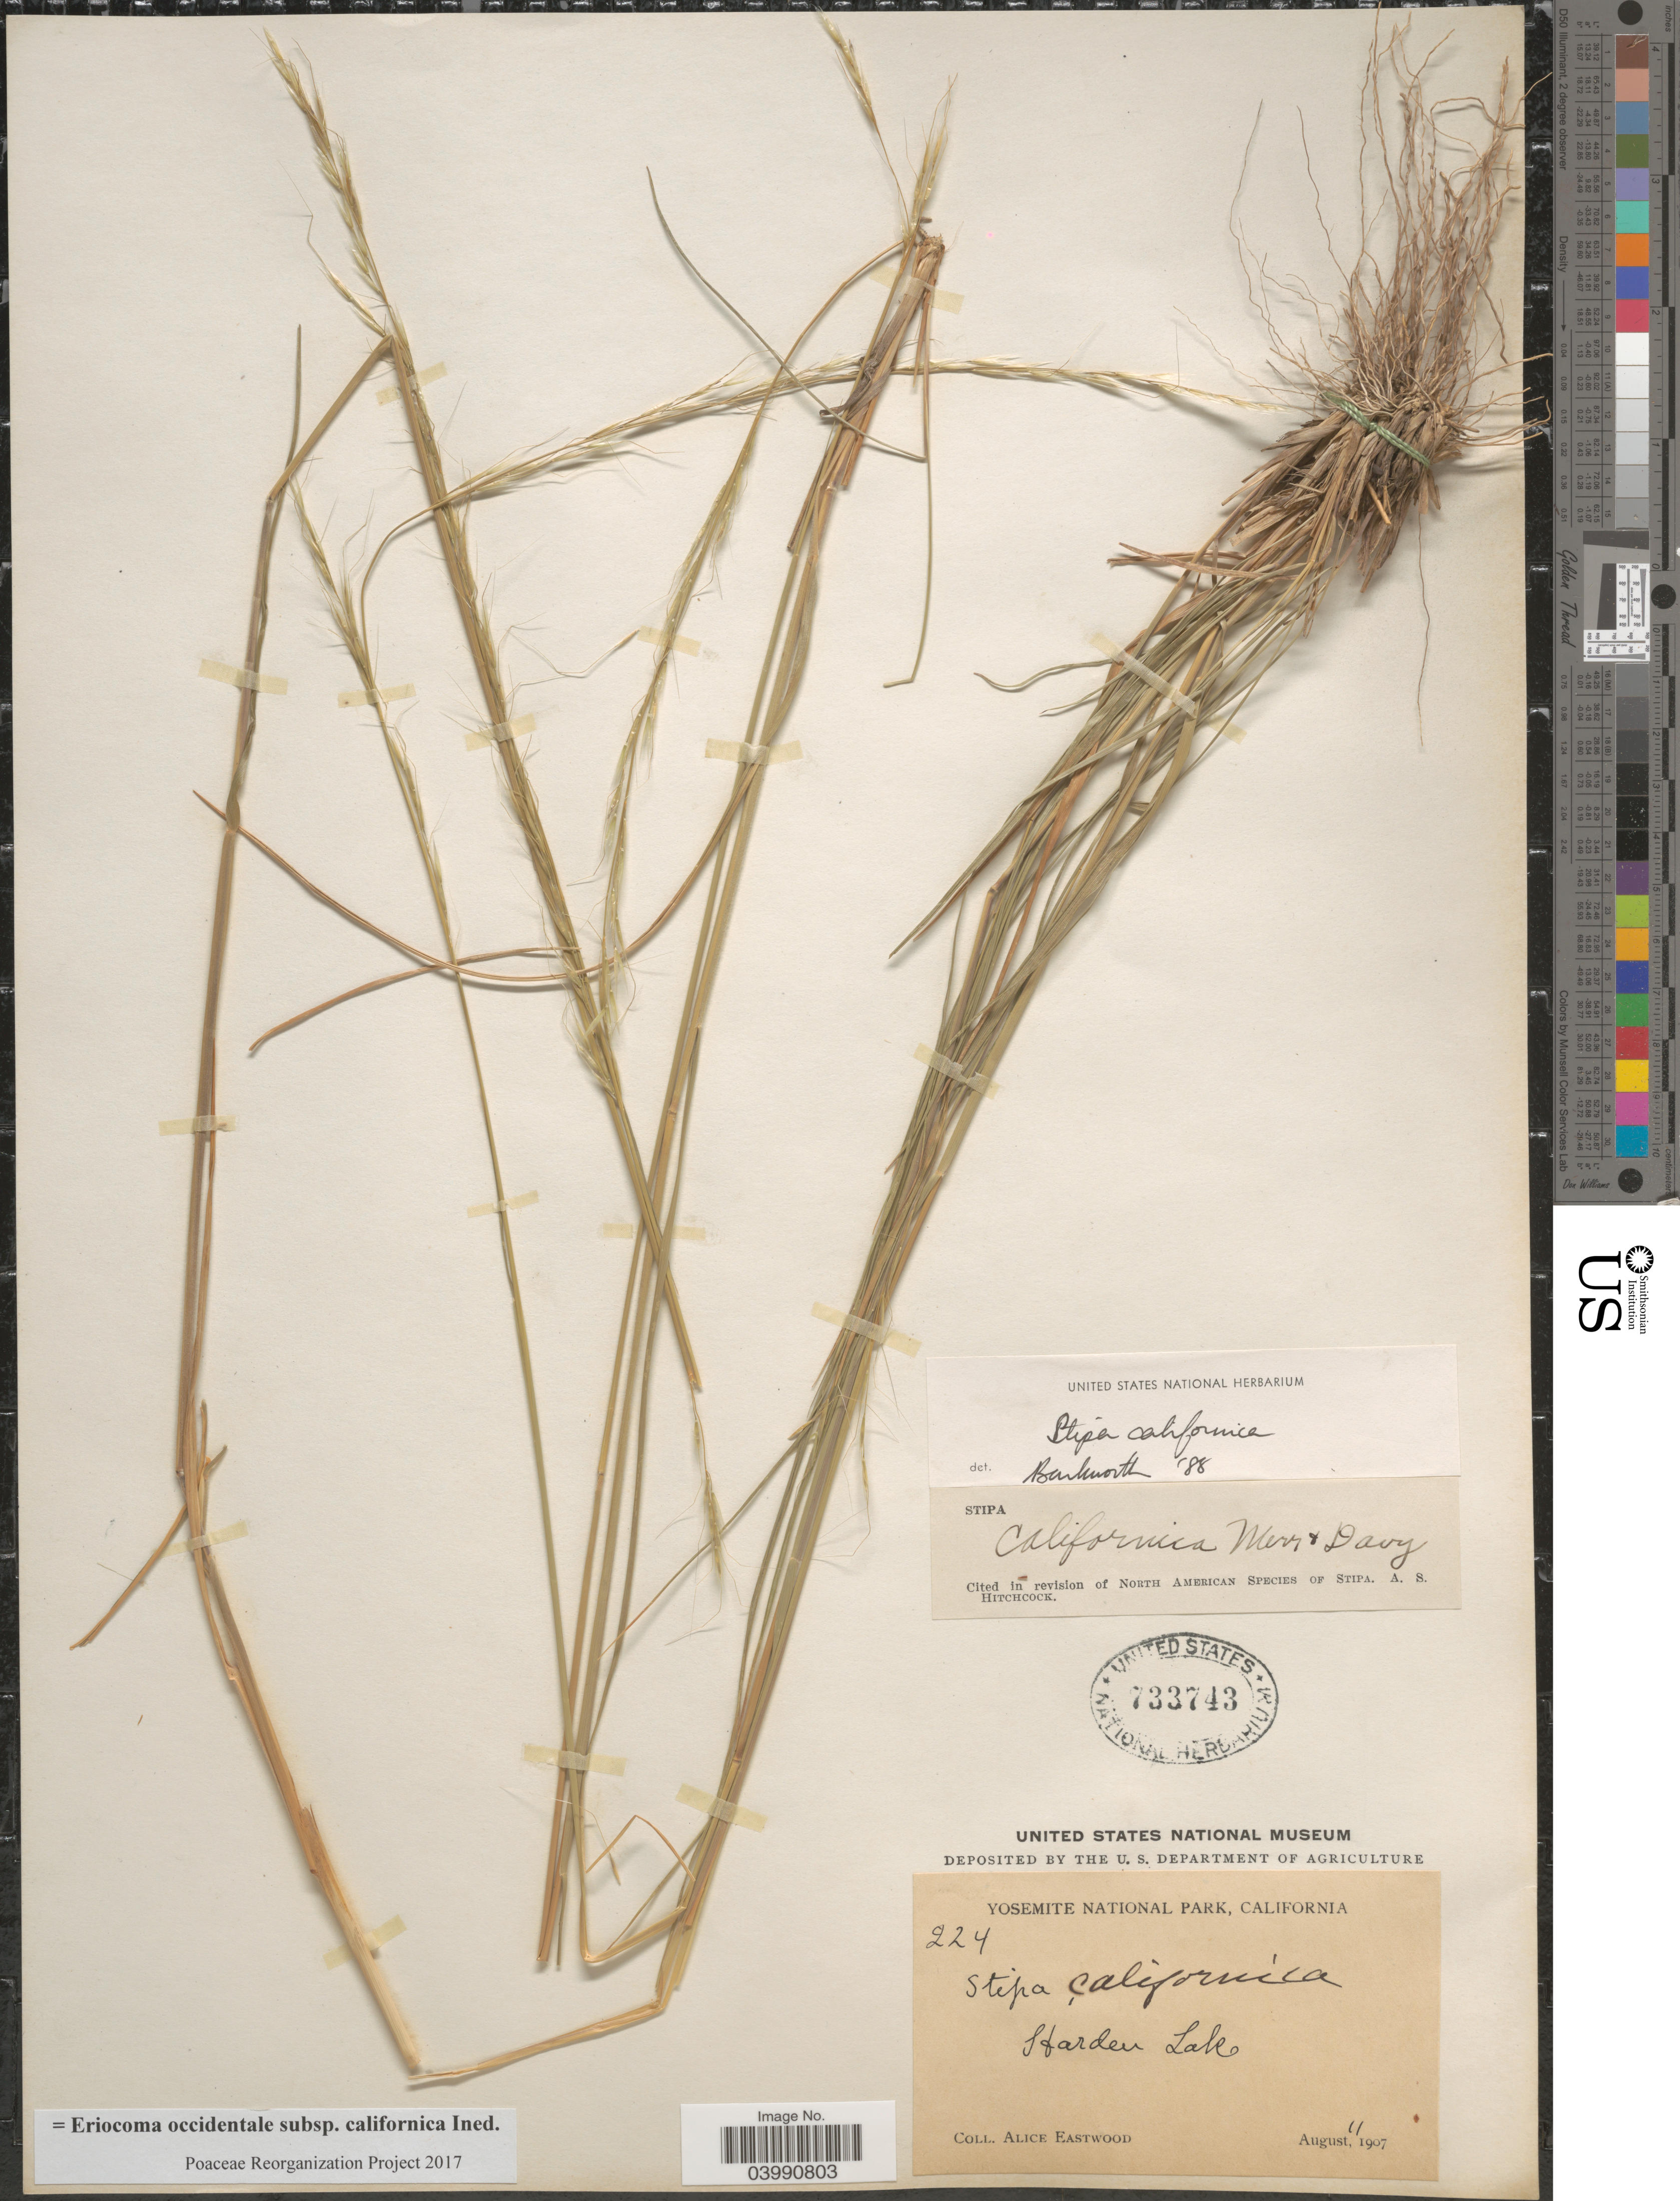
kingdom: Plantae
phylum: Tracheophyta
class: Liliopsida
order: Poales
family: Poaceae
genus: Eriocoma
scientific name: Eriocoma occidentalis subsp. californica ined.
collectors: A. Eastwood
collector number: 224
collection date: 1907-08-11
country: United States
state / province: California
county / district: Mariposa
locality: Yosemite National Park. Harden Lake.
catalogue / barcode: US 733743